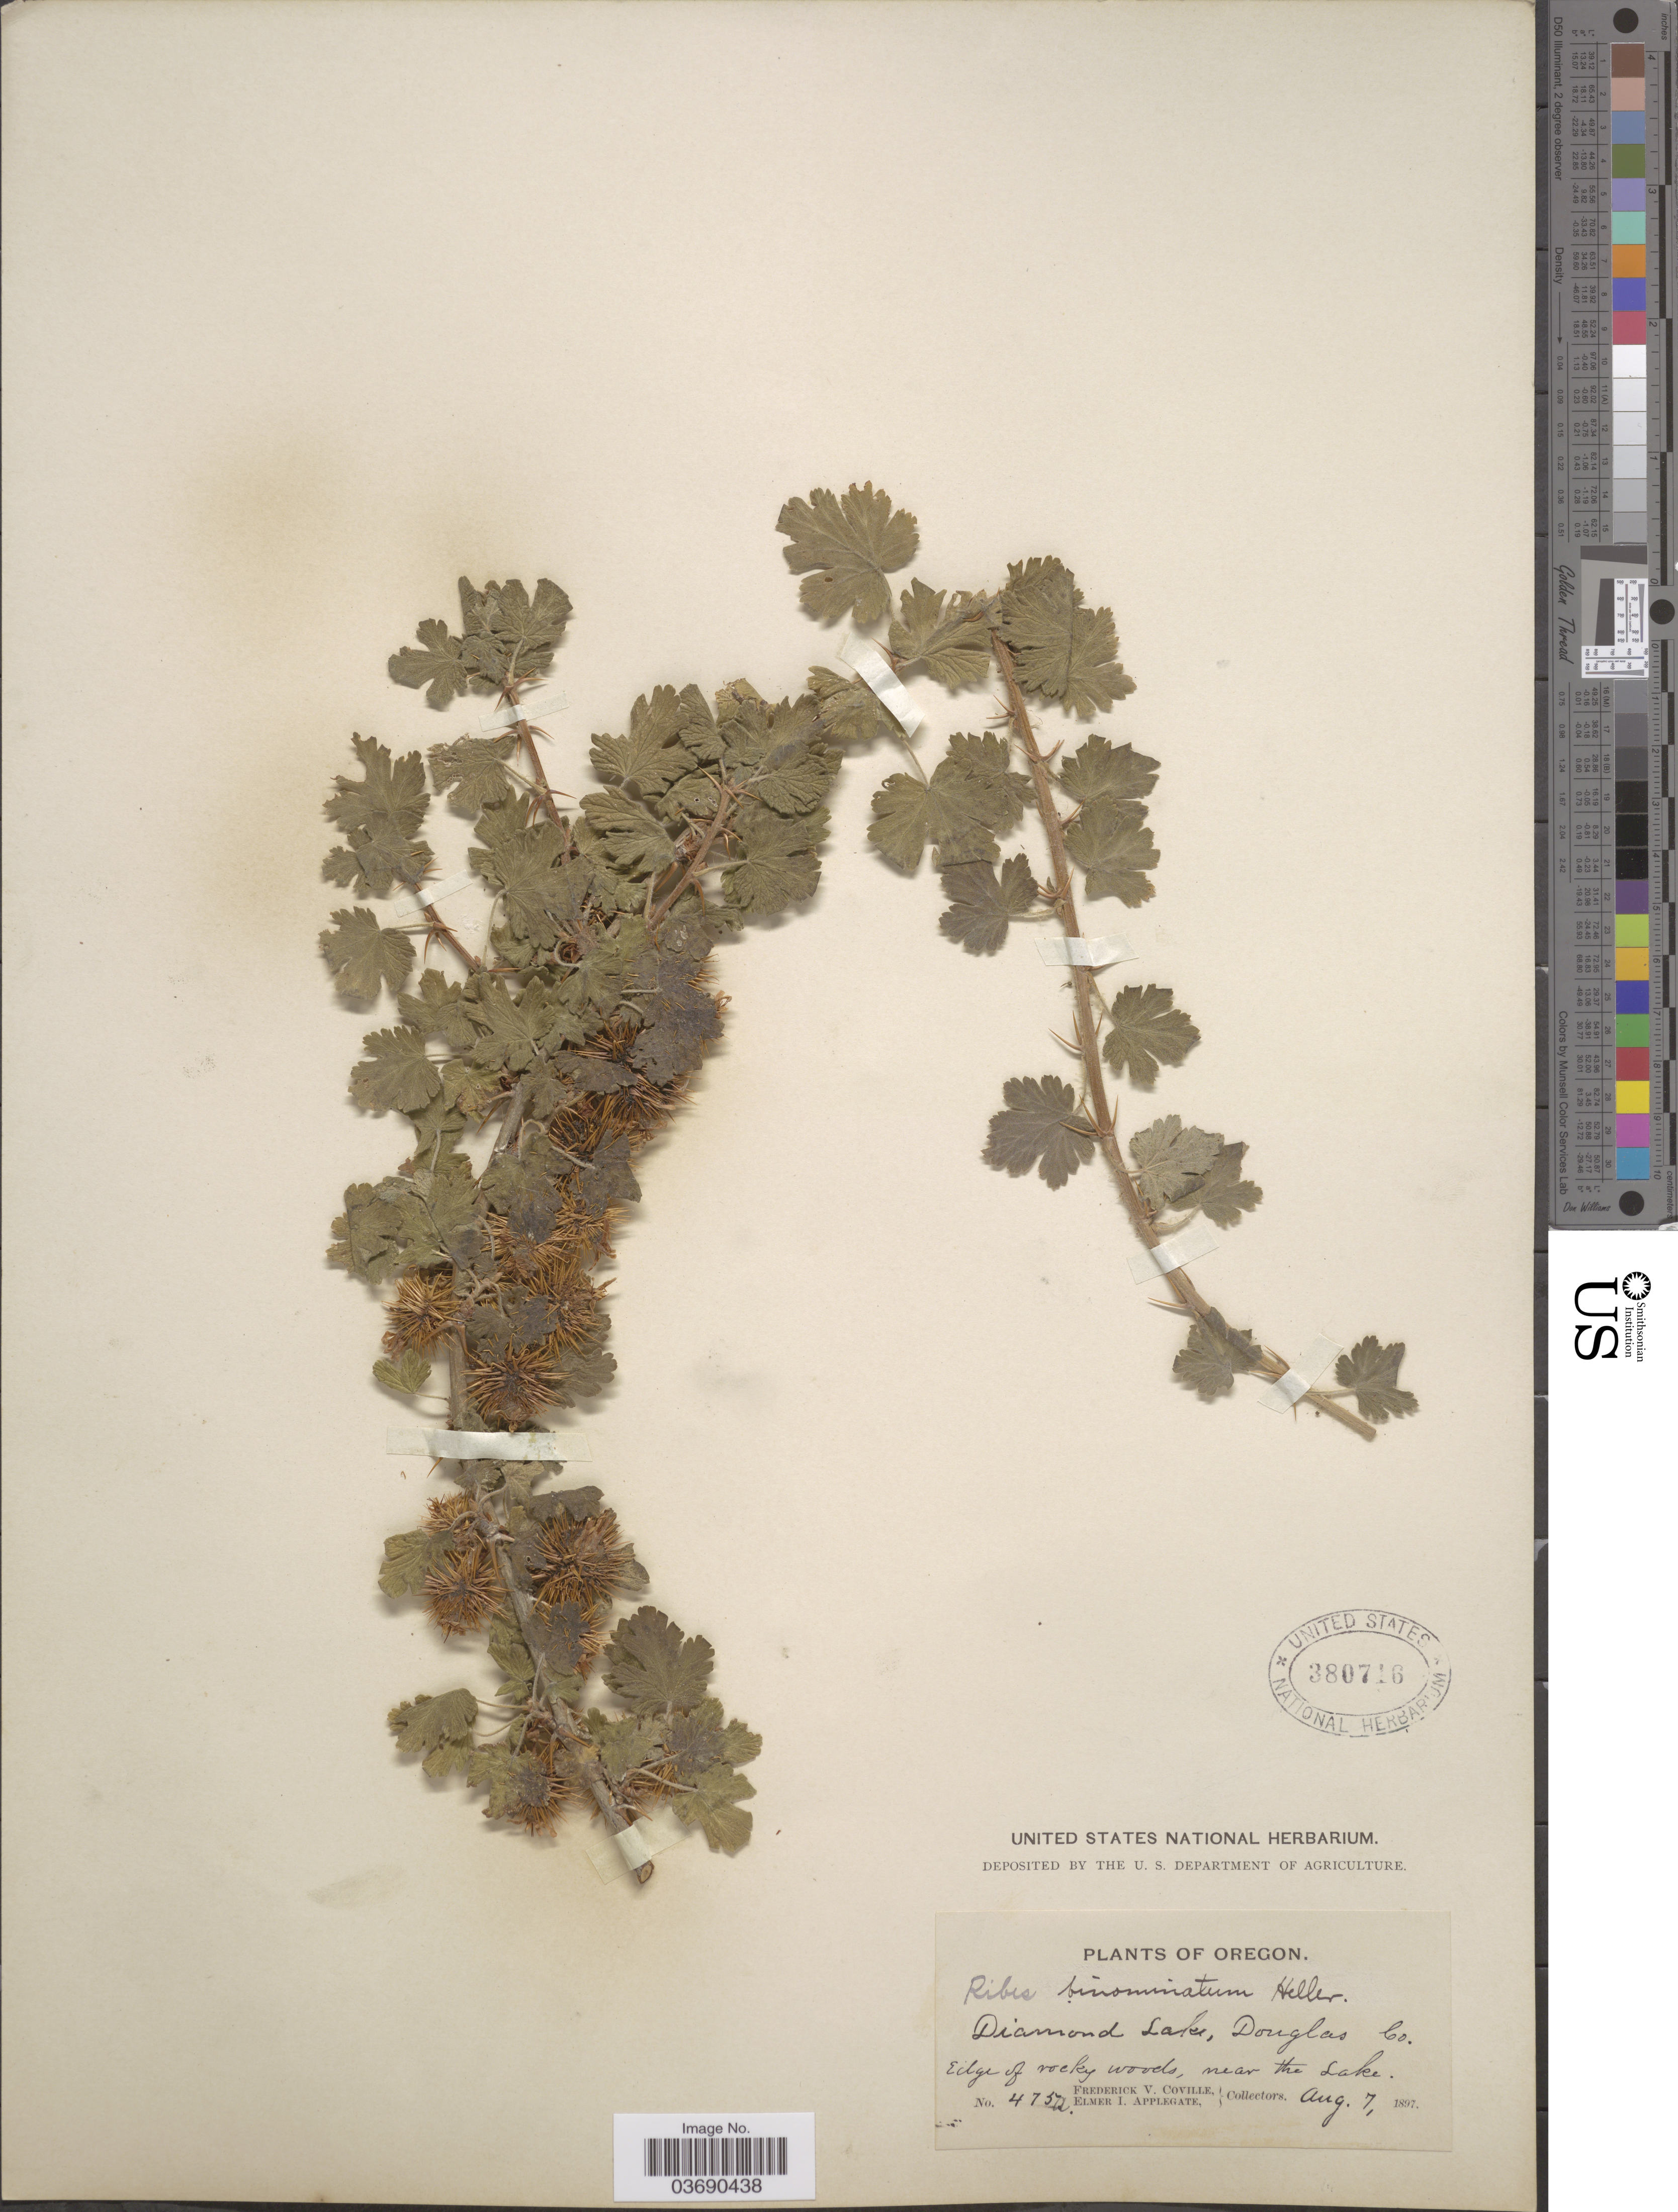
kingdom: Plantae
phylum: Tracheophyta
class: Magnoliopsida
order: Saxifragales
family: Grossulariaceae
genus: Ribes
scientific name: Ribes binominatum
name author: A. Heller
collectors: F. V. Coville & E. I. Applegate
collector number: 475a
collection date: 1897-08-07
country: United States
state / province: Oregon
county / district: Douglas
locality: Diamond Lake, Douglas Co.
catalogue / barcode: US 380716